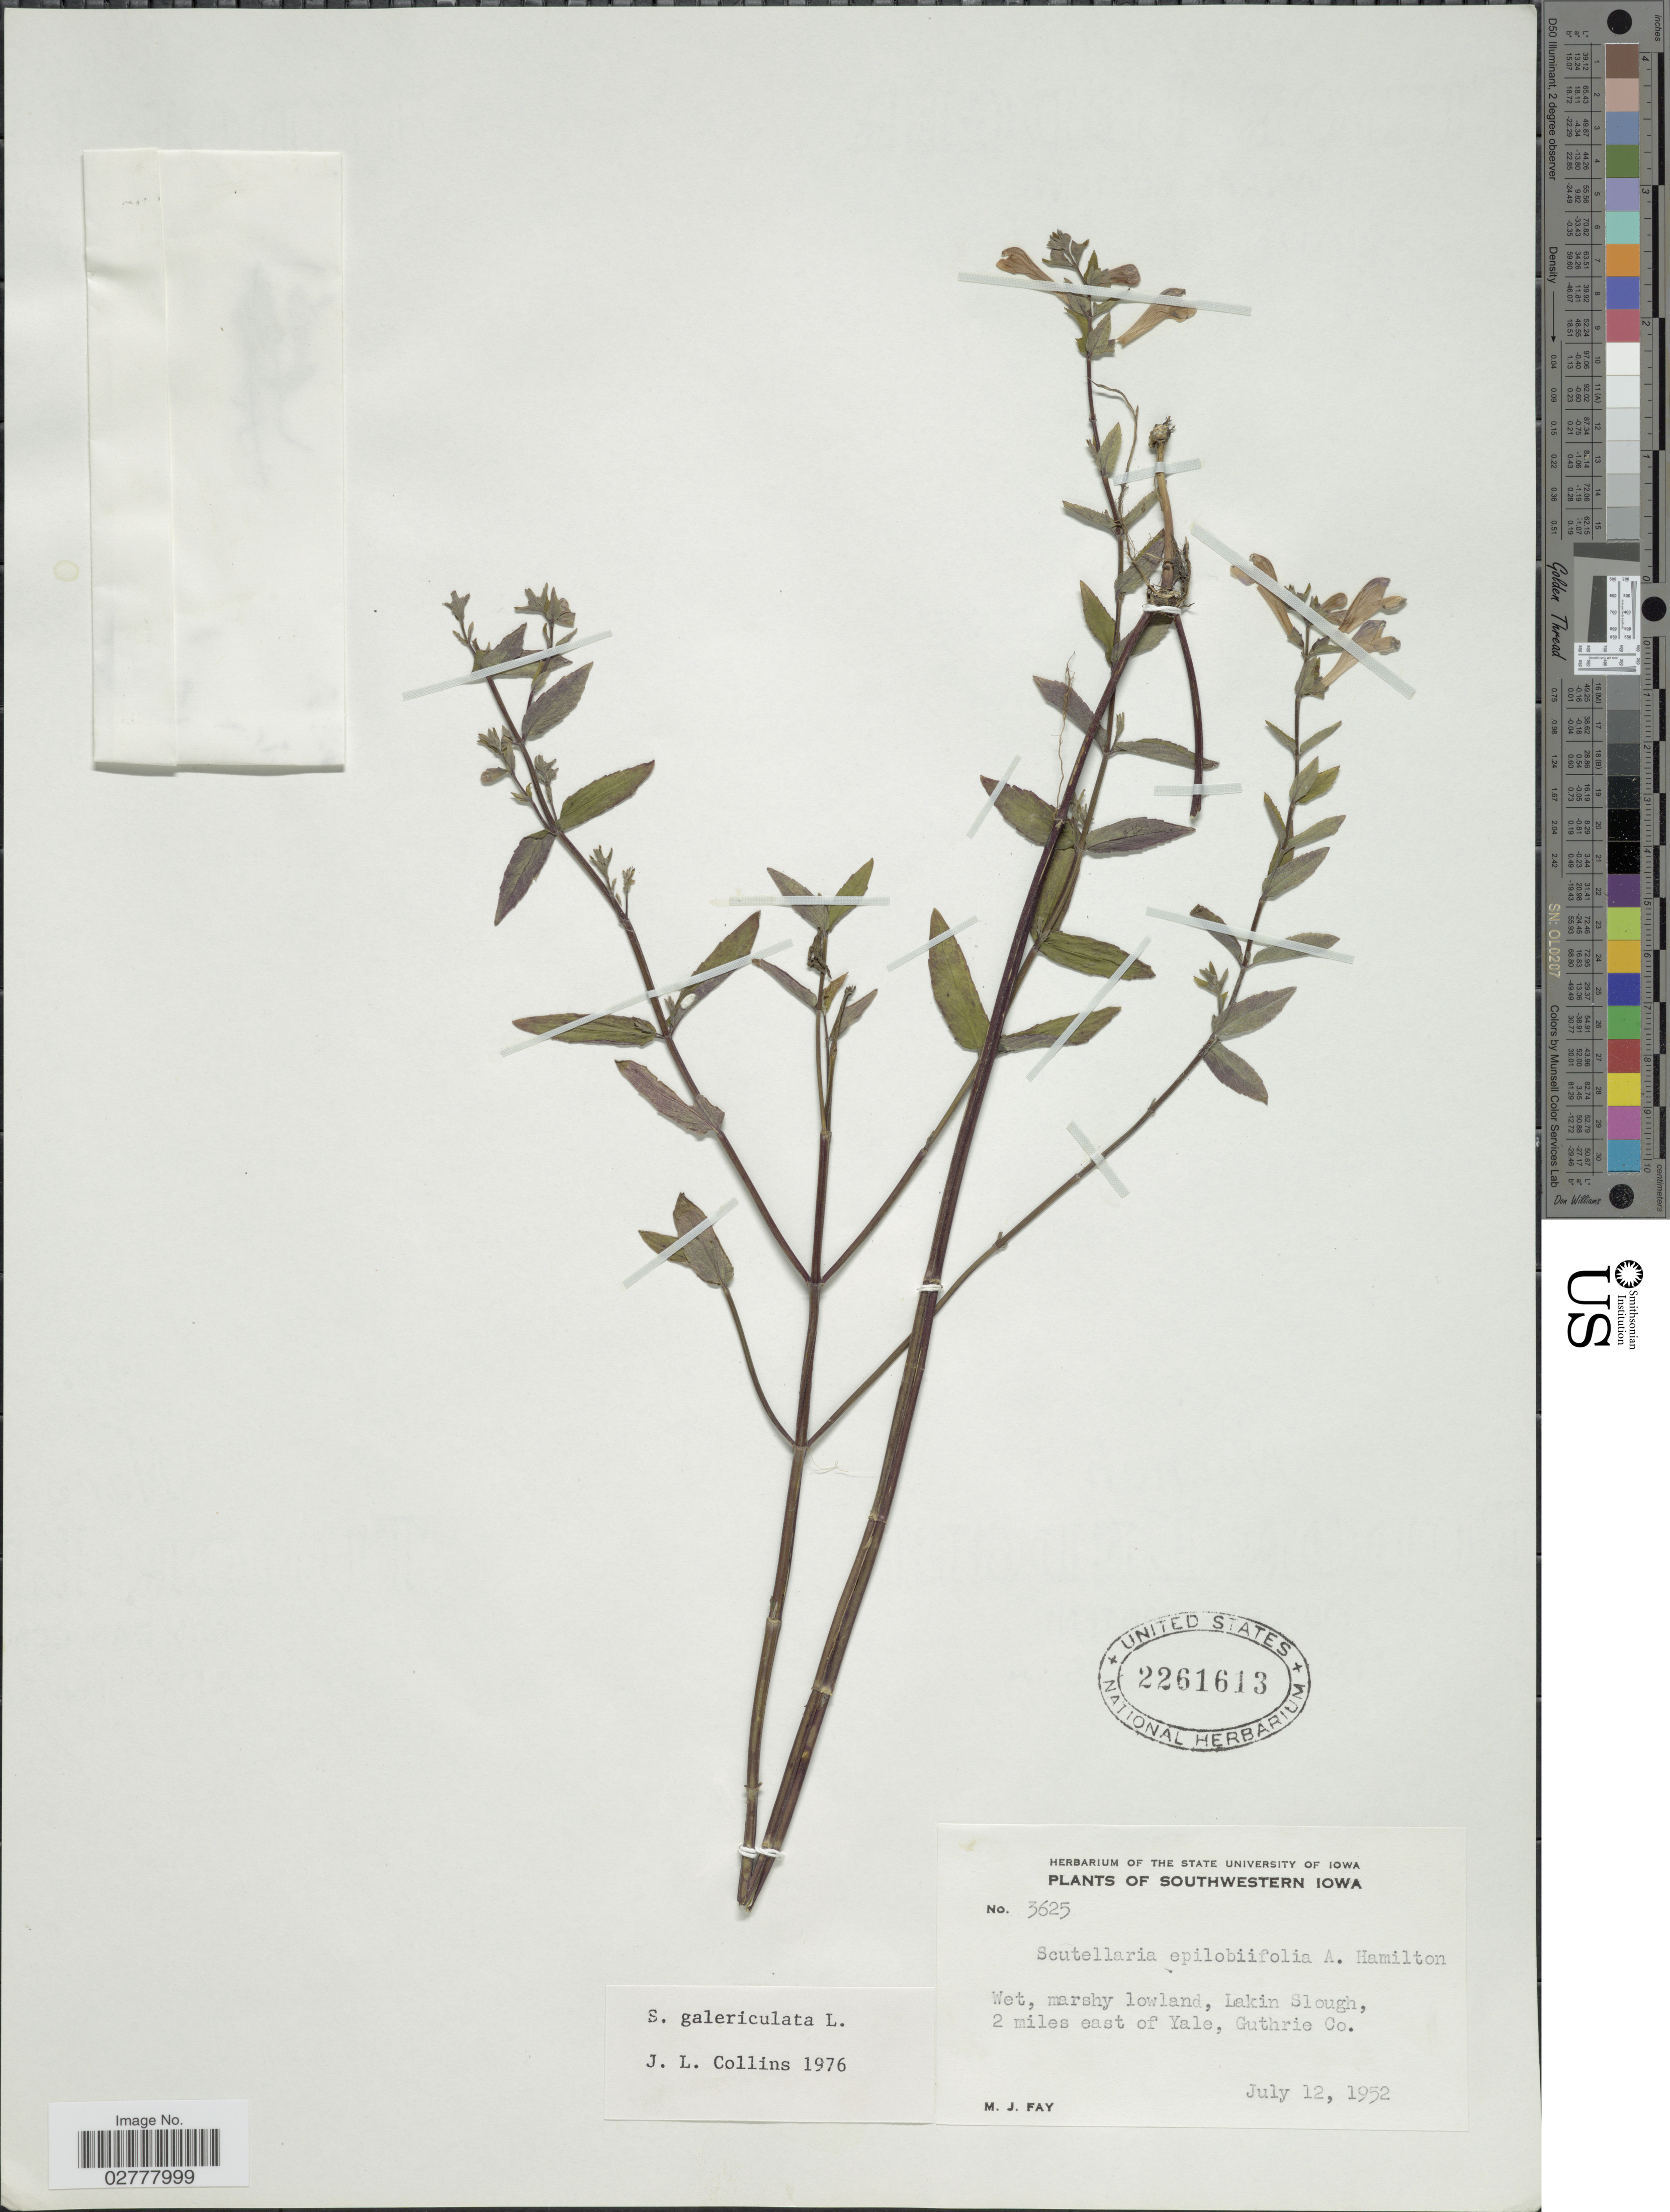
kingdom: Plantae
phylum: Tracheophyta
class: Magnoliopsida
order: Lamiales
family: Lamiaceae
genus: Scutellaria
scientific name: Scutellaria galericulata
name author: L.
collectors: M. Fay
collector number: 3625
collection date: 1952-07-12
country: United States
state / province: Iowa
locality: Southwestern Iowa. Wet, marshy lowland, Lakin Slough, 2 miles east of Yale, Guthrie Co.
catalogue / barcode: US 2261613